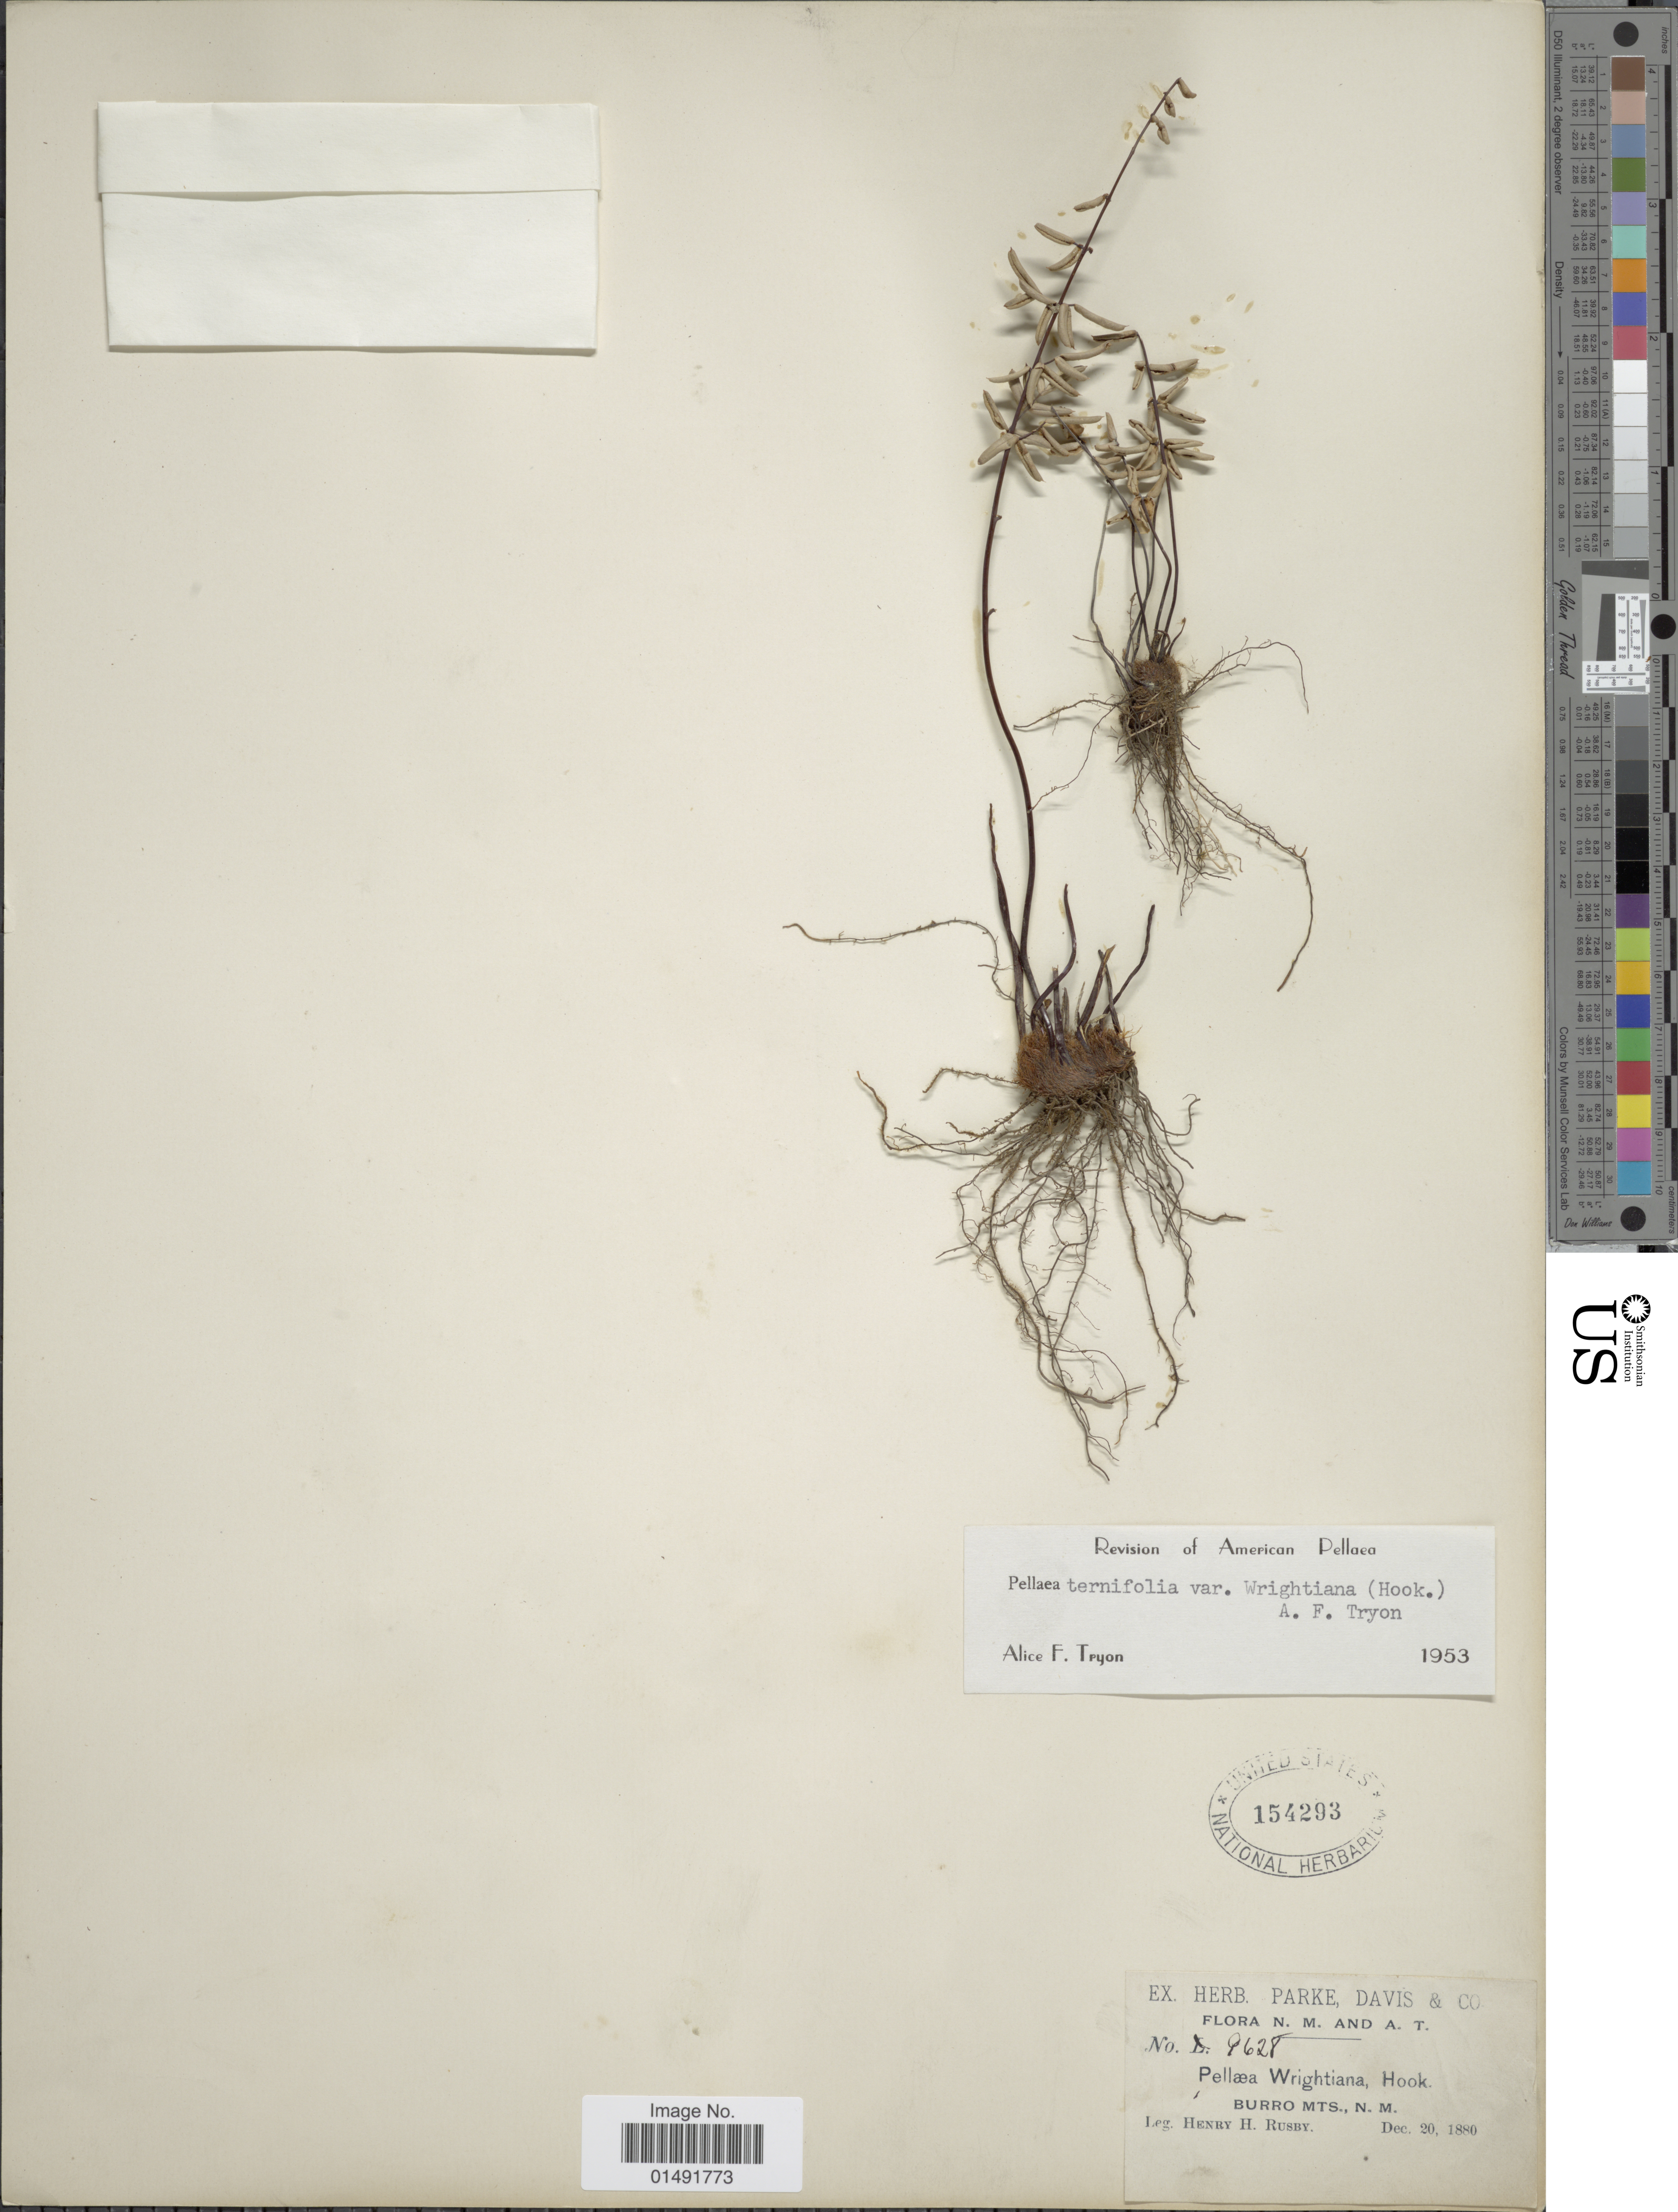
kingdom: Plantae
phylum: Tracheophyta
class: Polypodiopsida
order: Polypodiales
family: Pteridaceae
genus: Pellaea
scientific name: Pellaea wrightiana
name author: Hook.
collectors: H. H. Rusby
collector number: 9628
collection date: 1880-12-20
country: United States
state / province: New Mexico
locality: A.T. Burro Mts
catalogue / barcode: US 154293